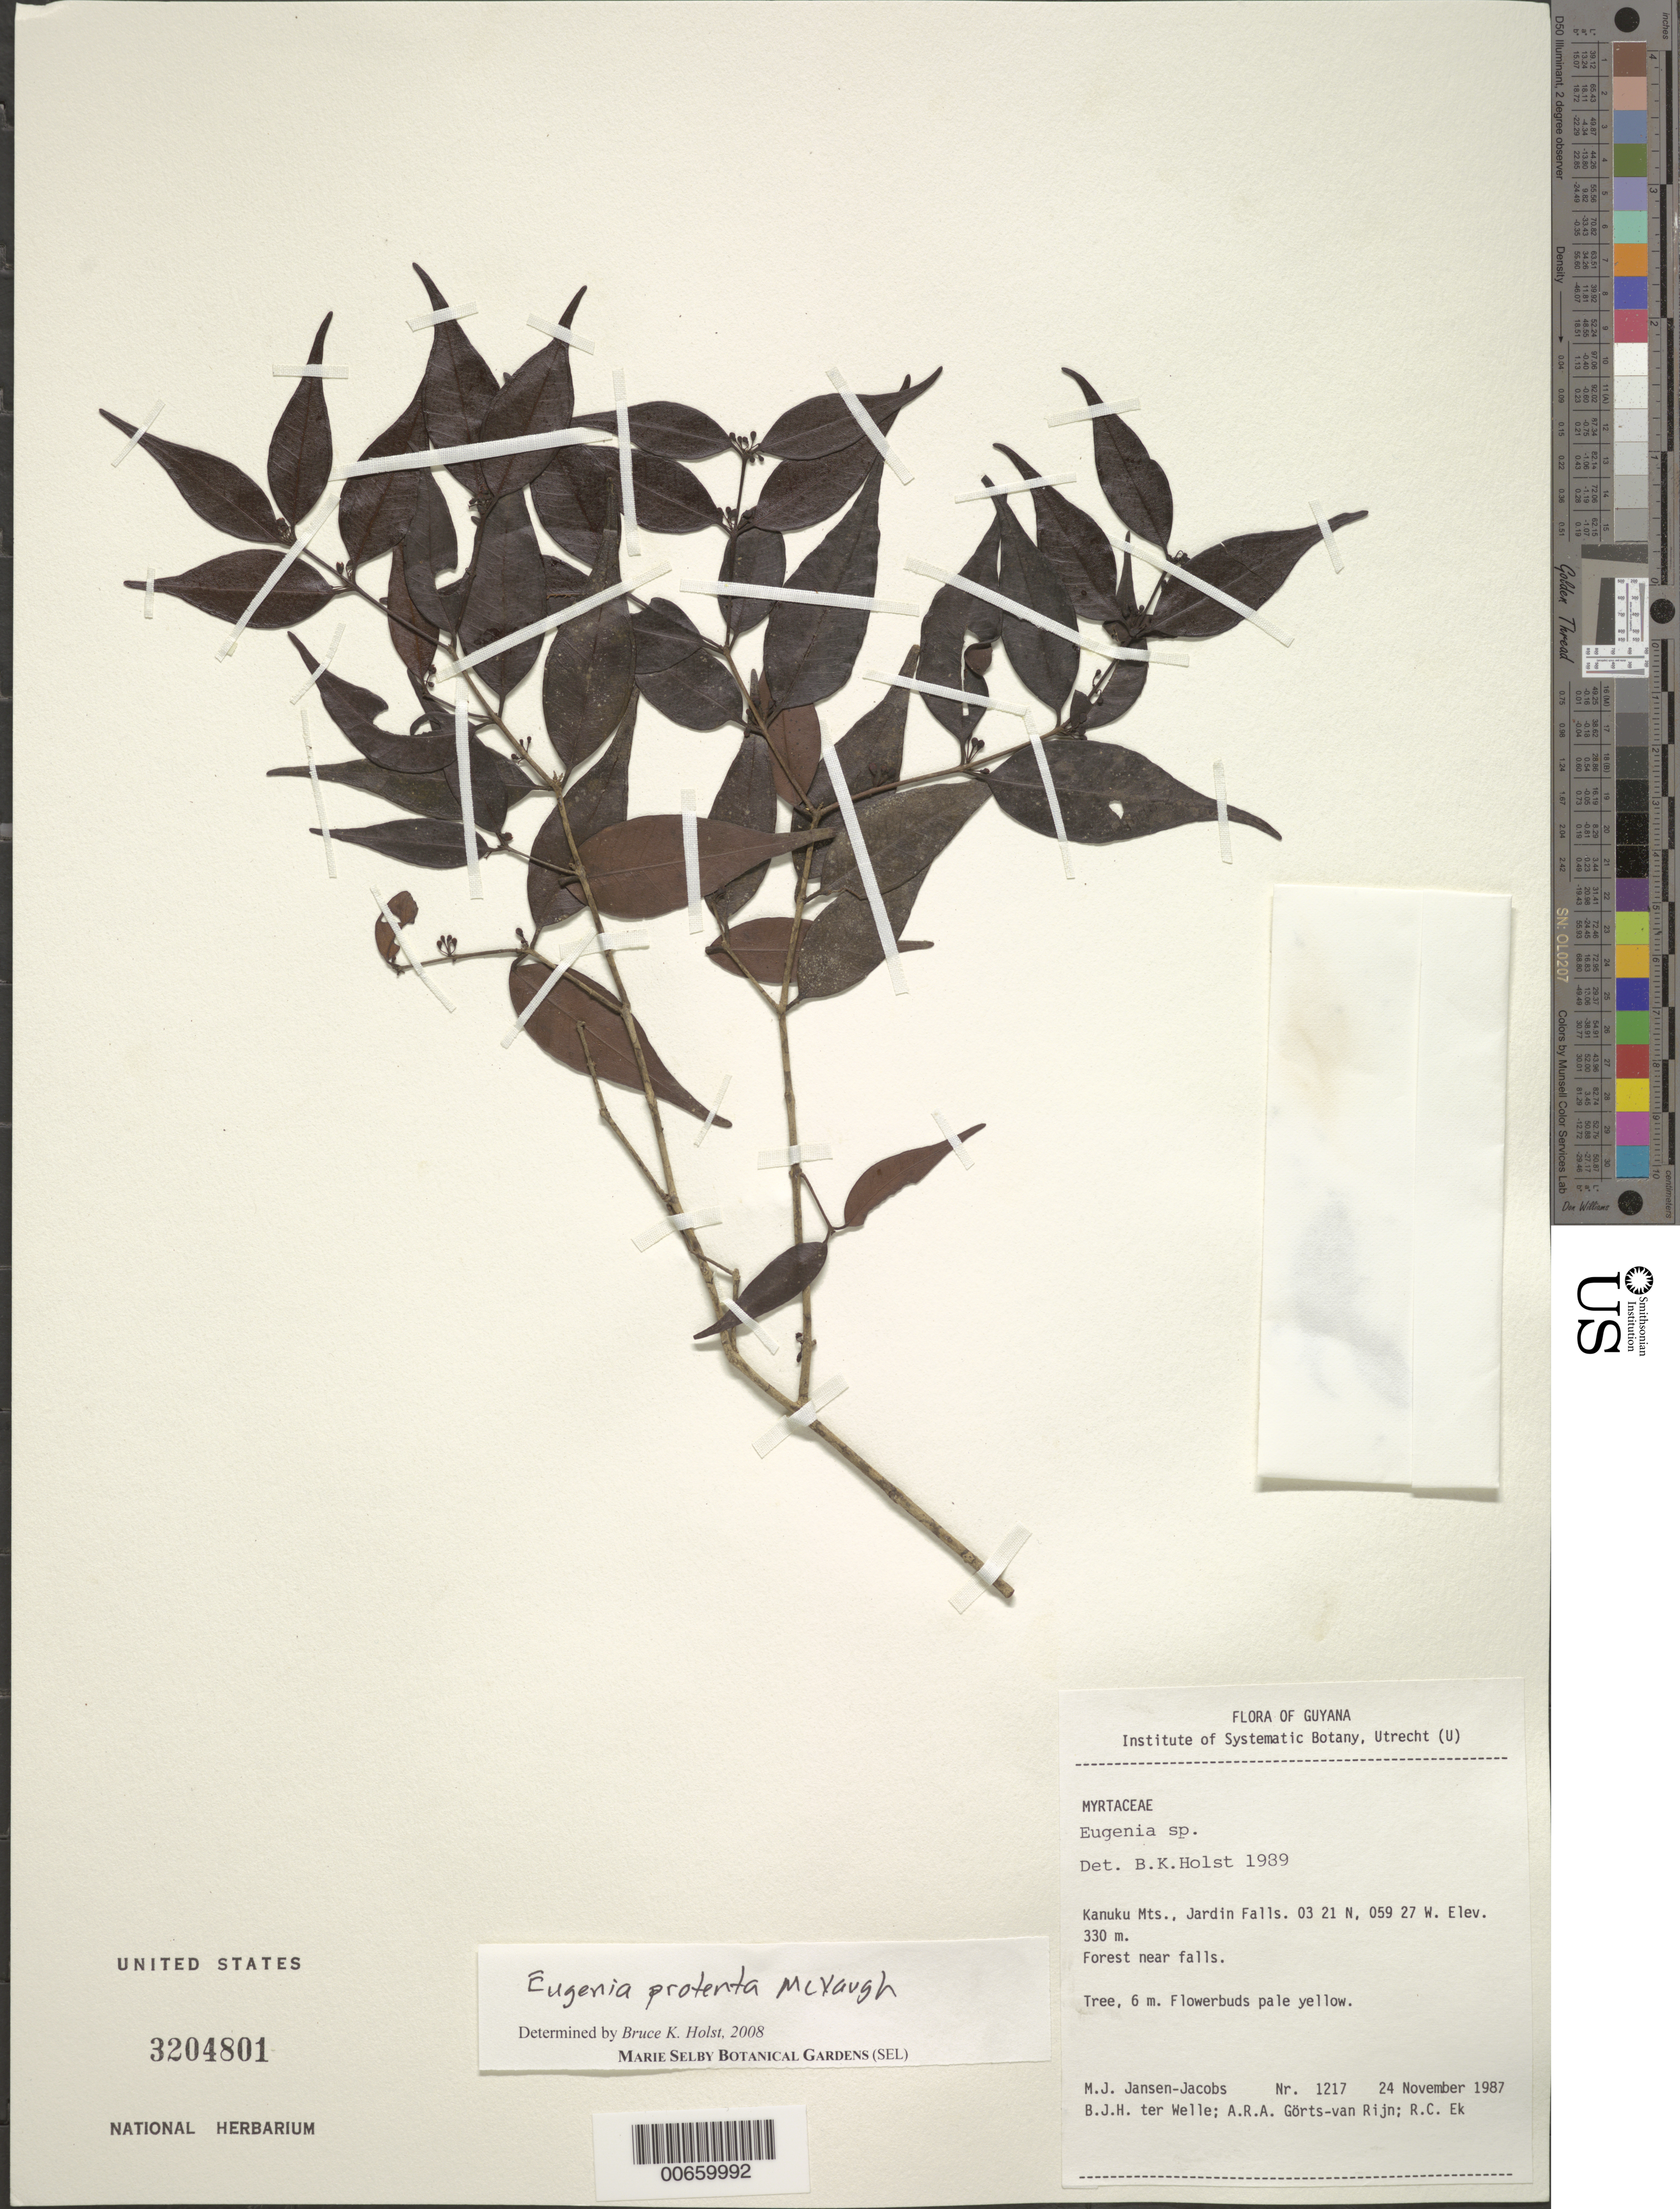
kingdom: Plantae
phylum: Tracheophyta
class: Magnoliopsida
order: Myrtales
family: Myrtaceae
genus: Eugenia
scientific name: Eugenia protenta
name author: McVaugh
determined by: Holst, Bruce K.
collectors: M. J. Jansen-Jacobs, B. Welle, A. .R. A. Görts-van Rijn & R. C. Ek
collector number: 1217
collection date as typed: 24-Nov-87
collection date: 1987-11-24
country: Guyana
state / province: U. Takutu-U. Essequibo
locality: Kanuku Mts., Jardin Falls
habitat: Forest near falls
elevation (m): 330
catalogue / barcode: US 3204801